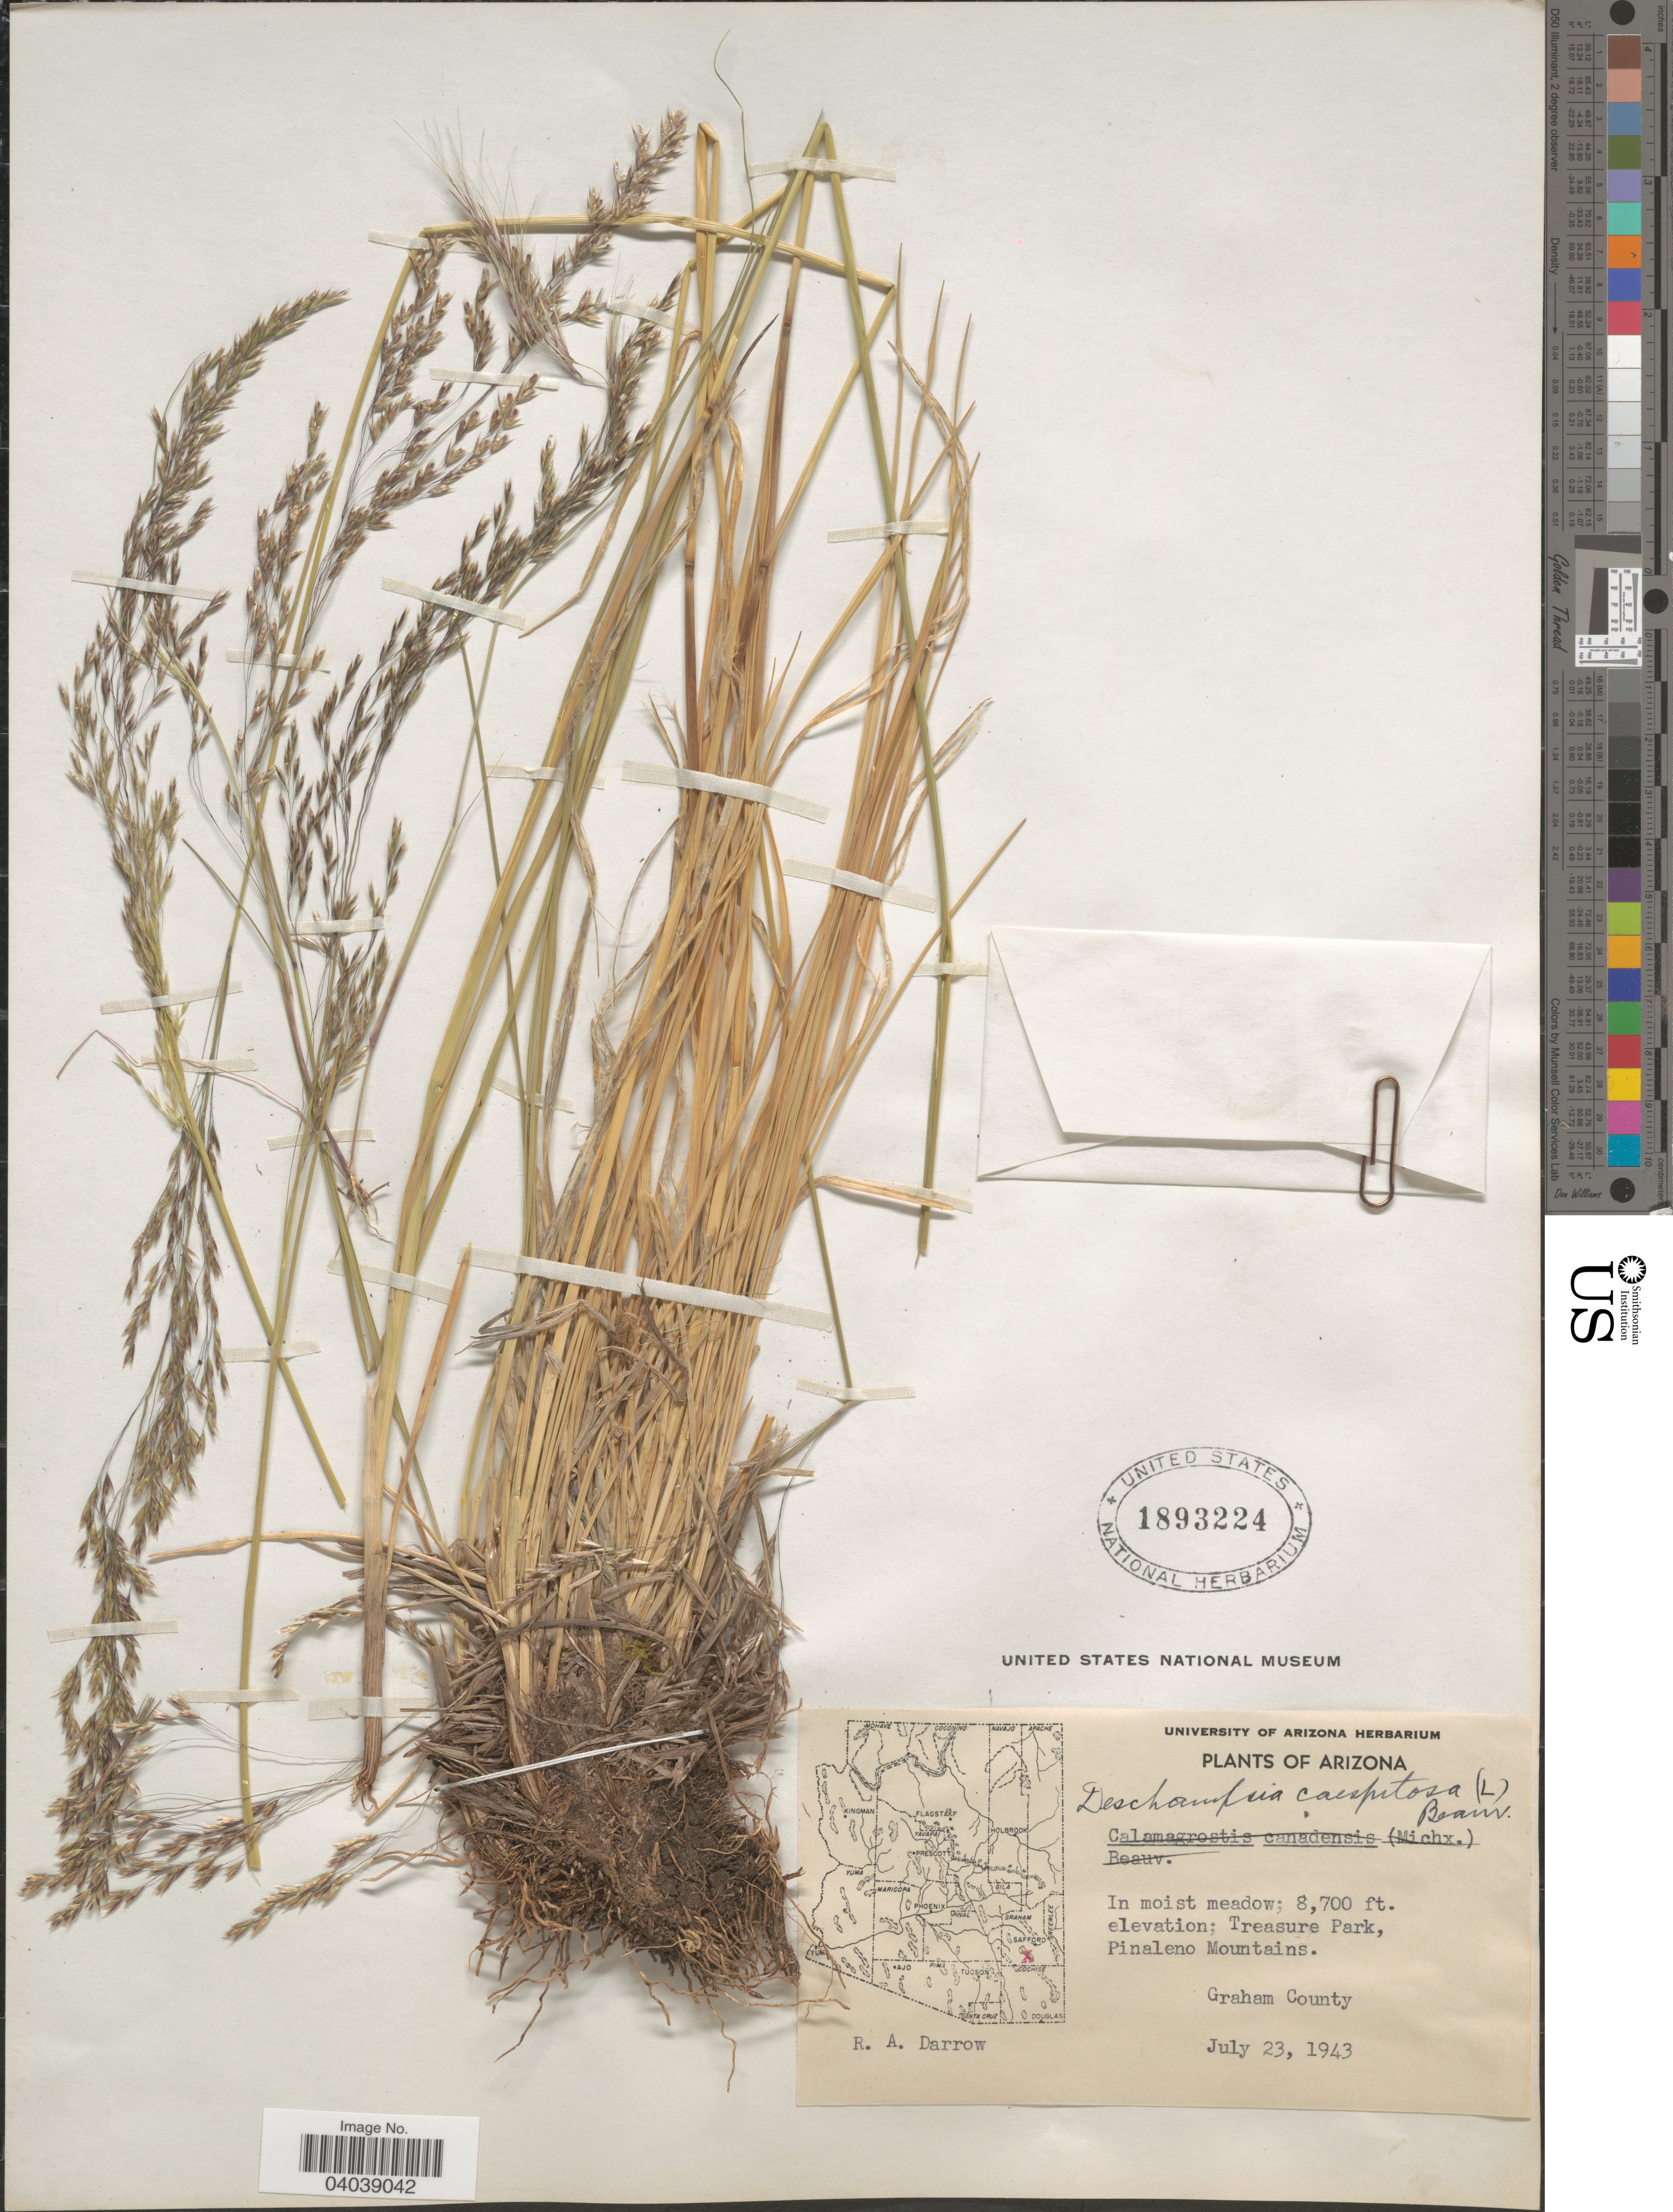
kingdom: Plantae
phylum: Tracheophyta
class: Liliopsida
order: Poales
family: Poaceae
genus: Deschampsia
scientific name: Deschampsia cespitosa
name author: (L.) P. Beauv.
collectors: R. A. Darrow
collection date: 1943-09-23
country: United States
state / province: Arizona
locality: In moist meadow; Treasure Park, Pinaleno Mountains. Graham County.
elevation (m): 2652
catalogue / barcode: US 1893224